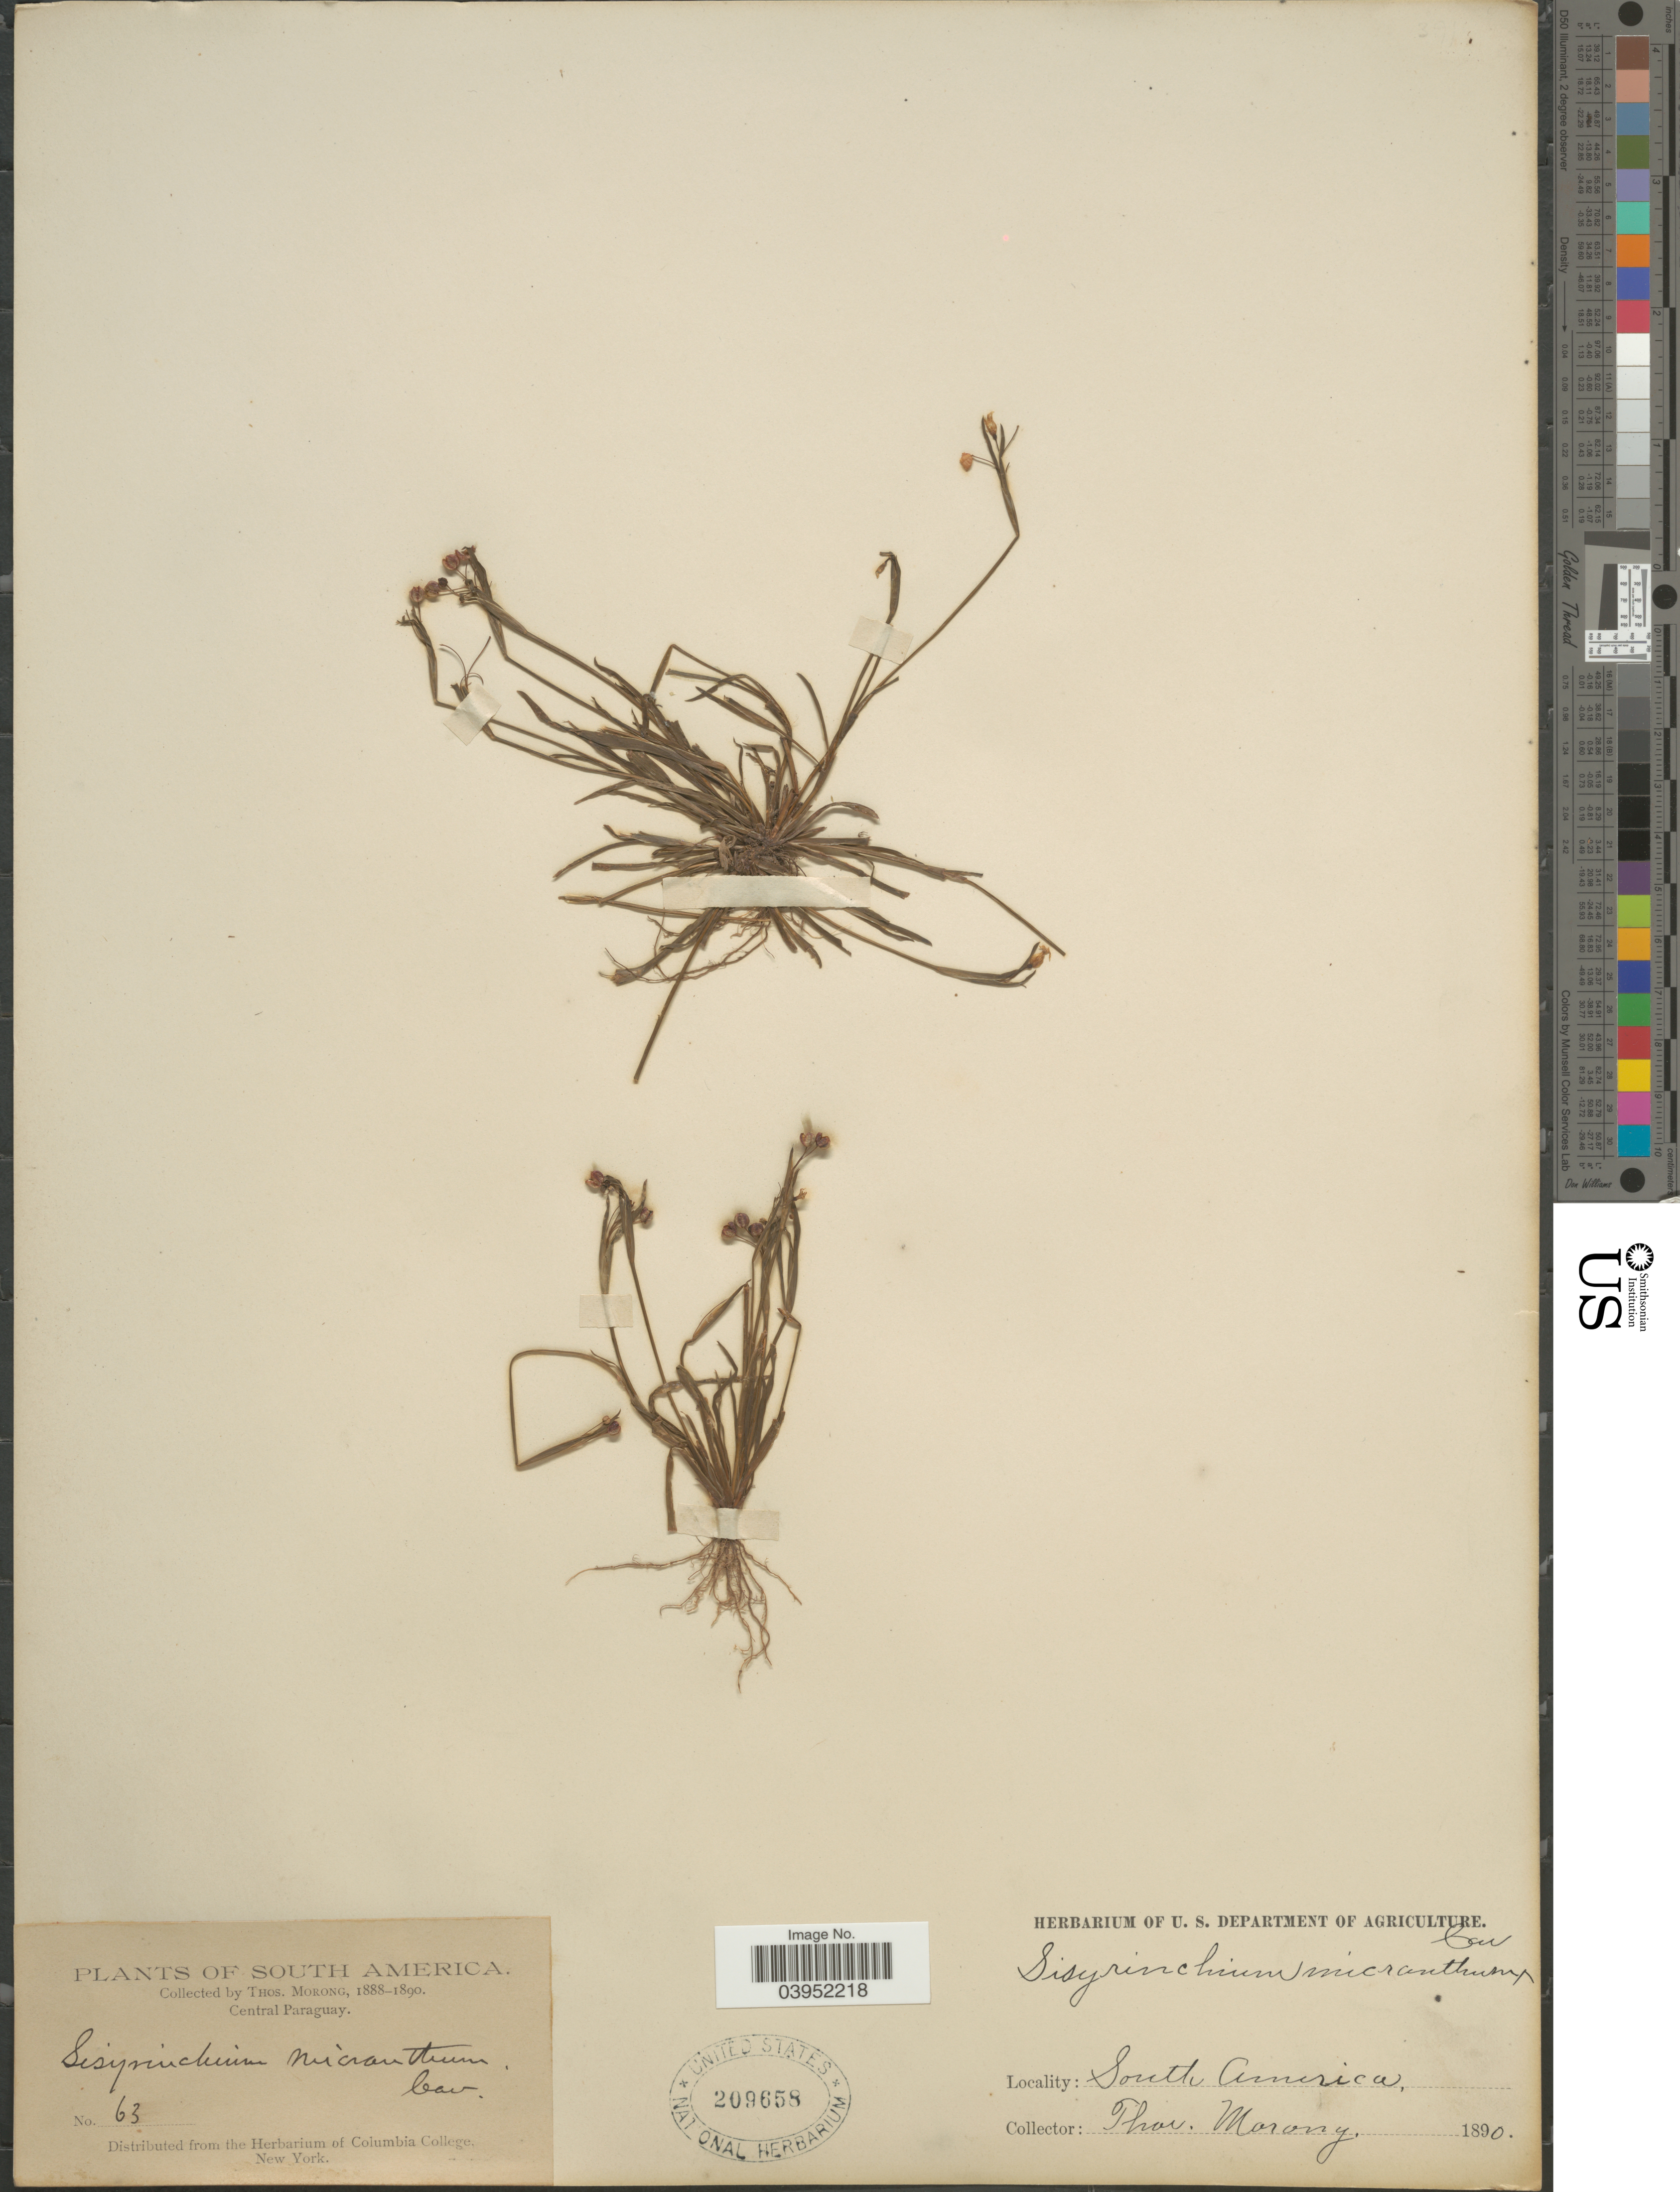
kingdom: Plantae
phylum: Tracheophyta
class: Liliopsida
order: Asparagales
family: Iridaceae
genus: Sisyrinchium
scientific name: Sisyrinchium micranthum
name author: Cav.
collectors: ex herb. T. Morong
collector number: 63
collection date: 1890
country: Paraguay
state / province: Central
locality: Central Paraguay.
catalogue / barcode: US 209658